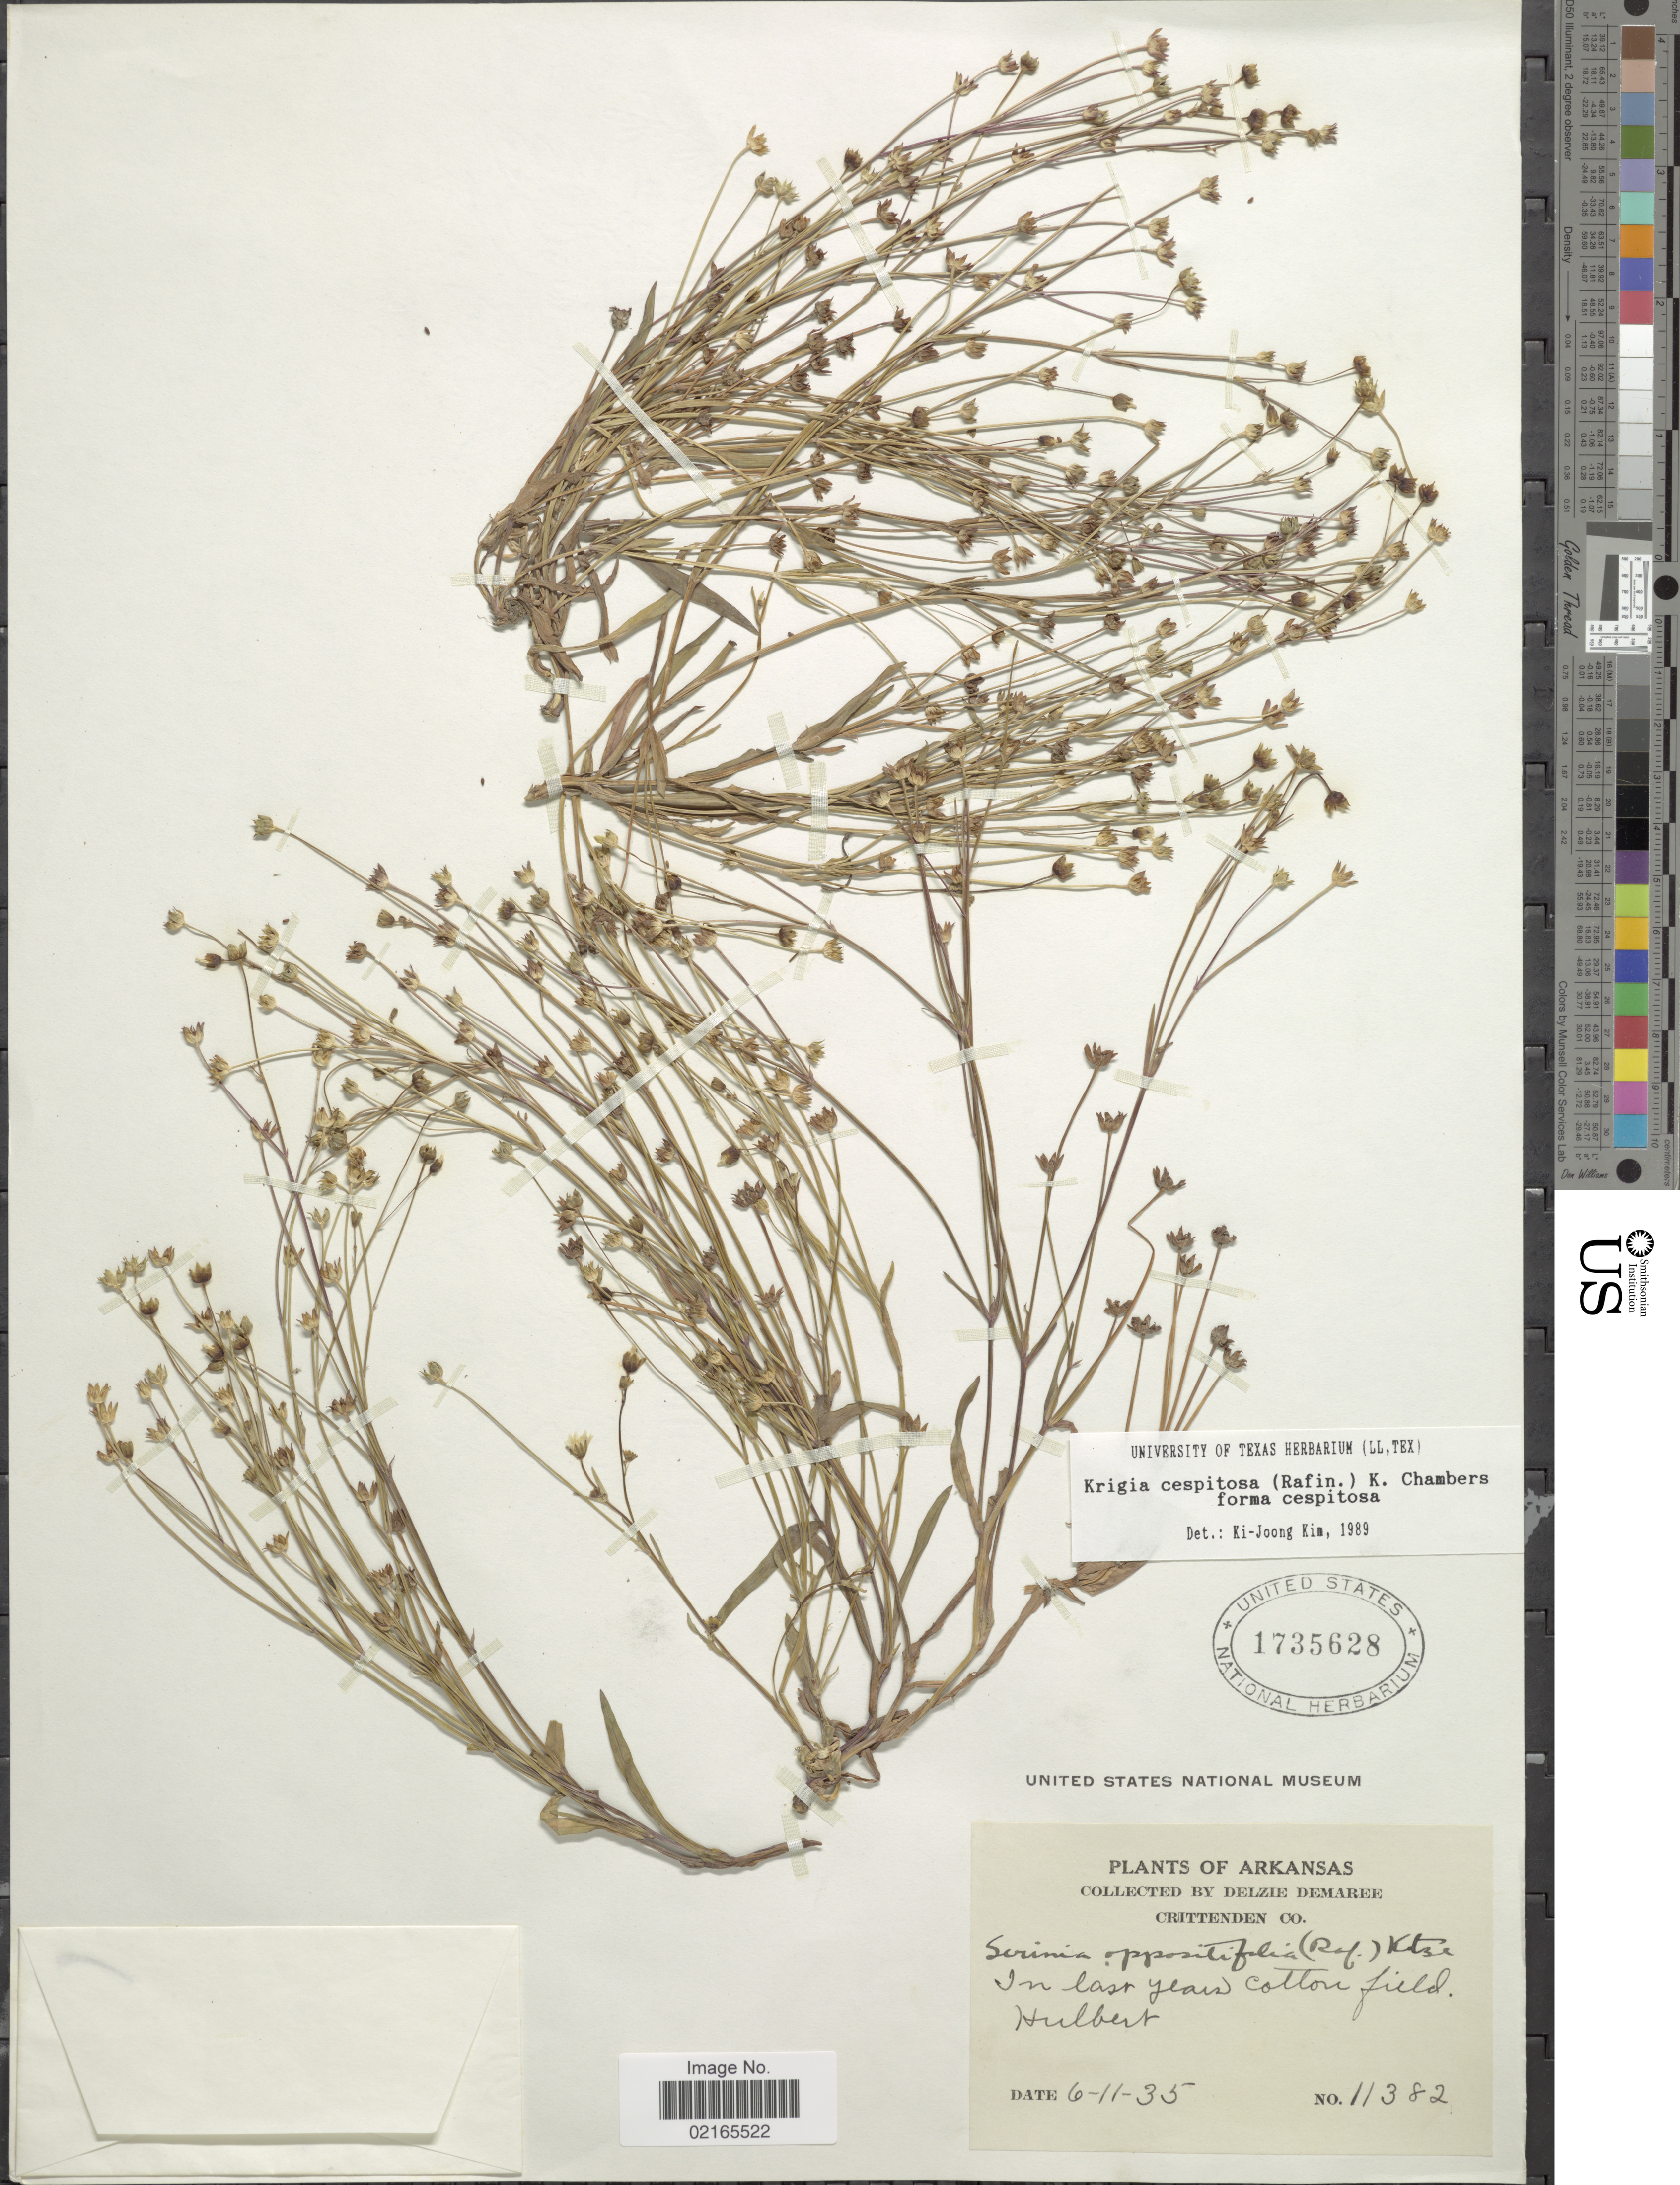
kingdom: Plantae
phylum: Tracheophyta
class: Magnoliopsida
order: Asterales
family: Asteraceae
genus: Krigia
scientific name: Krigia cespitosa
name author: (Raf.) K.L. Chambers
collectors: D. Demaree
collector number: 11382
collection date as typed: Transcribed d/m/y: 11/6/35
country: United States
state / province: Arkansas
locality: Crittenden Co., in last years cotton field, Hulbert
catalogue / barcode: US 1735628